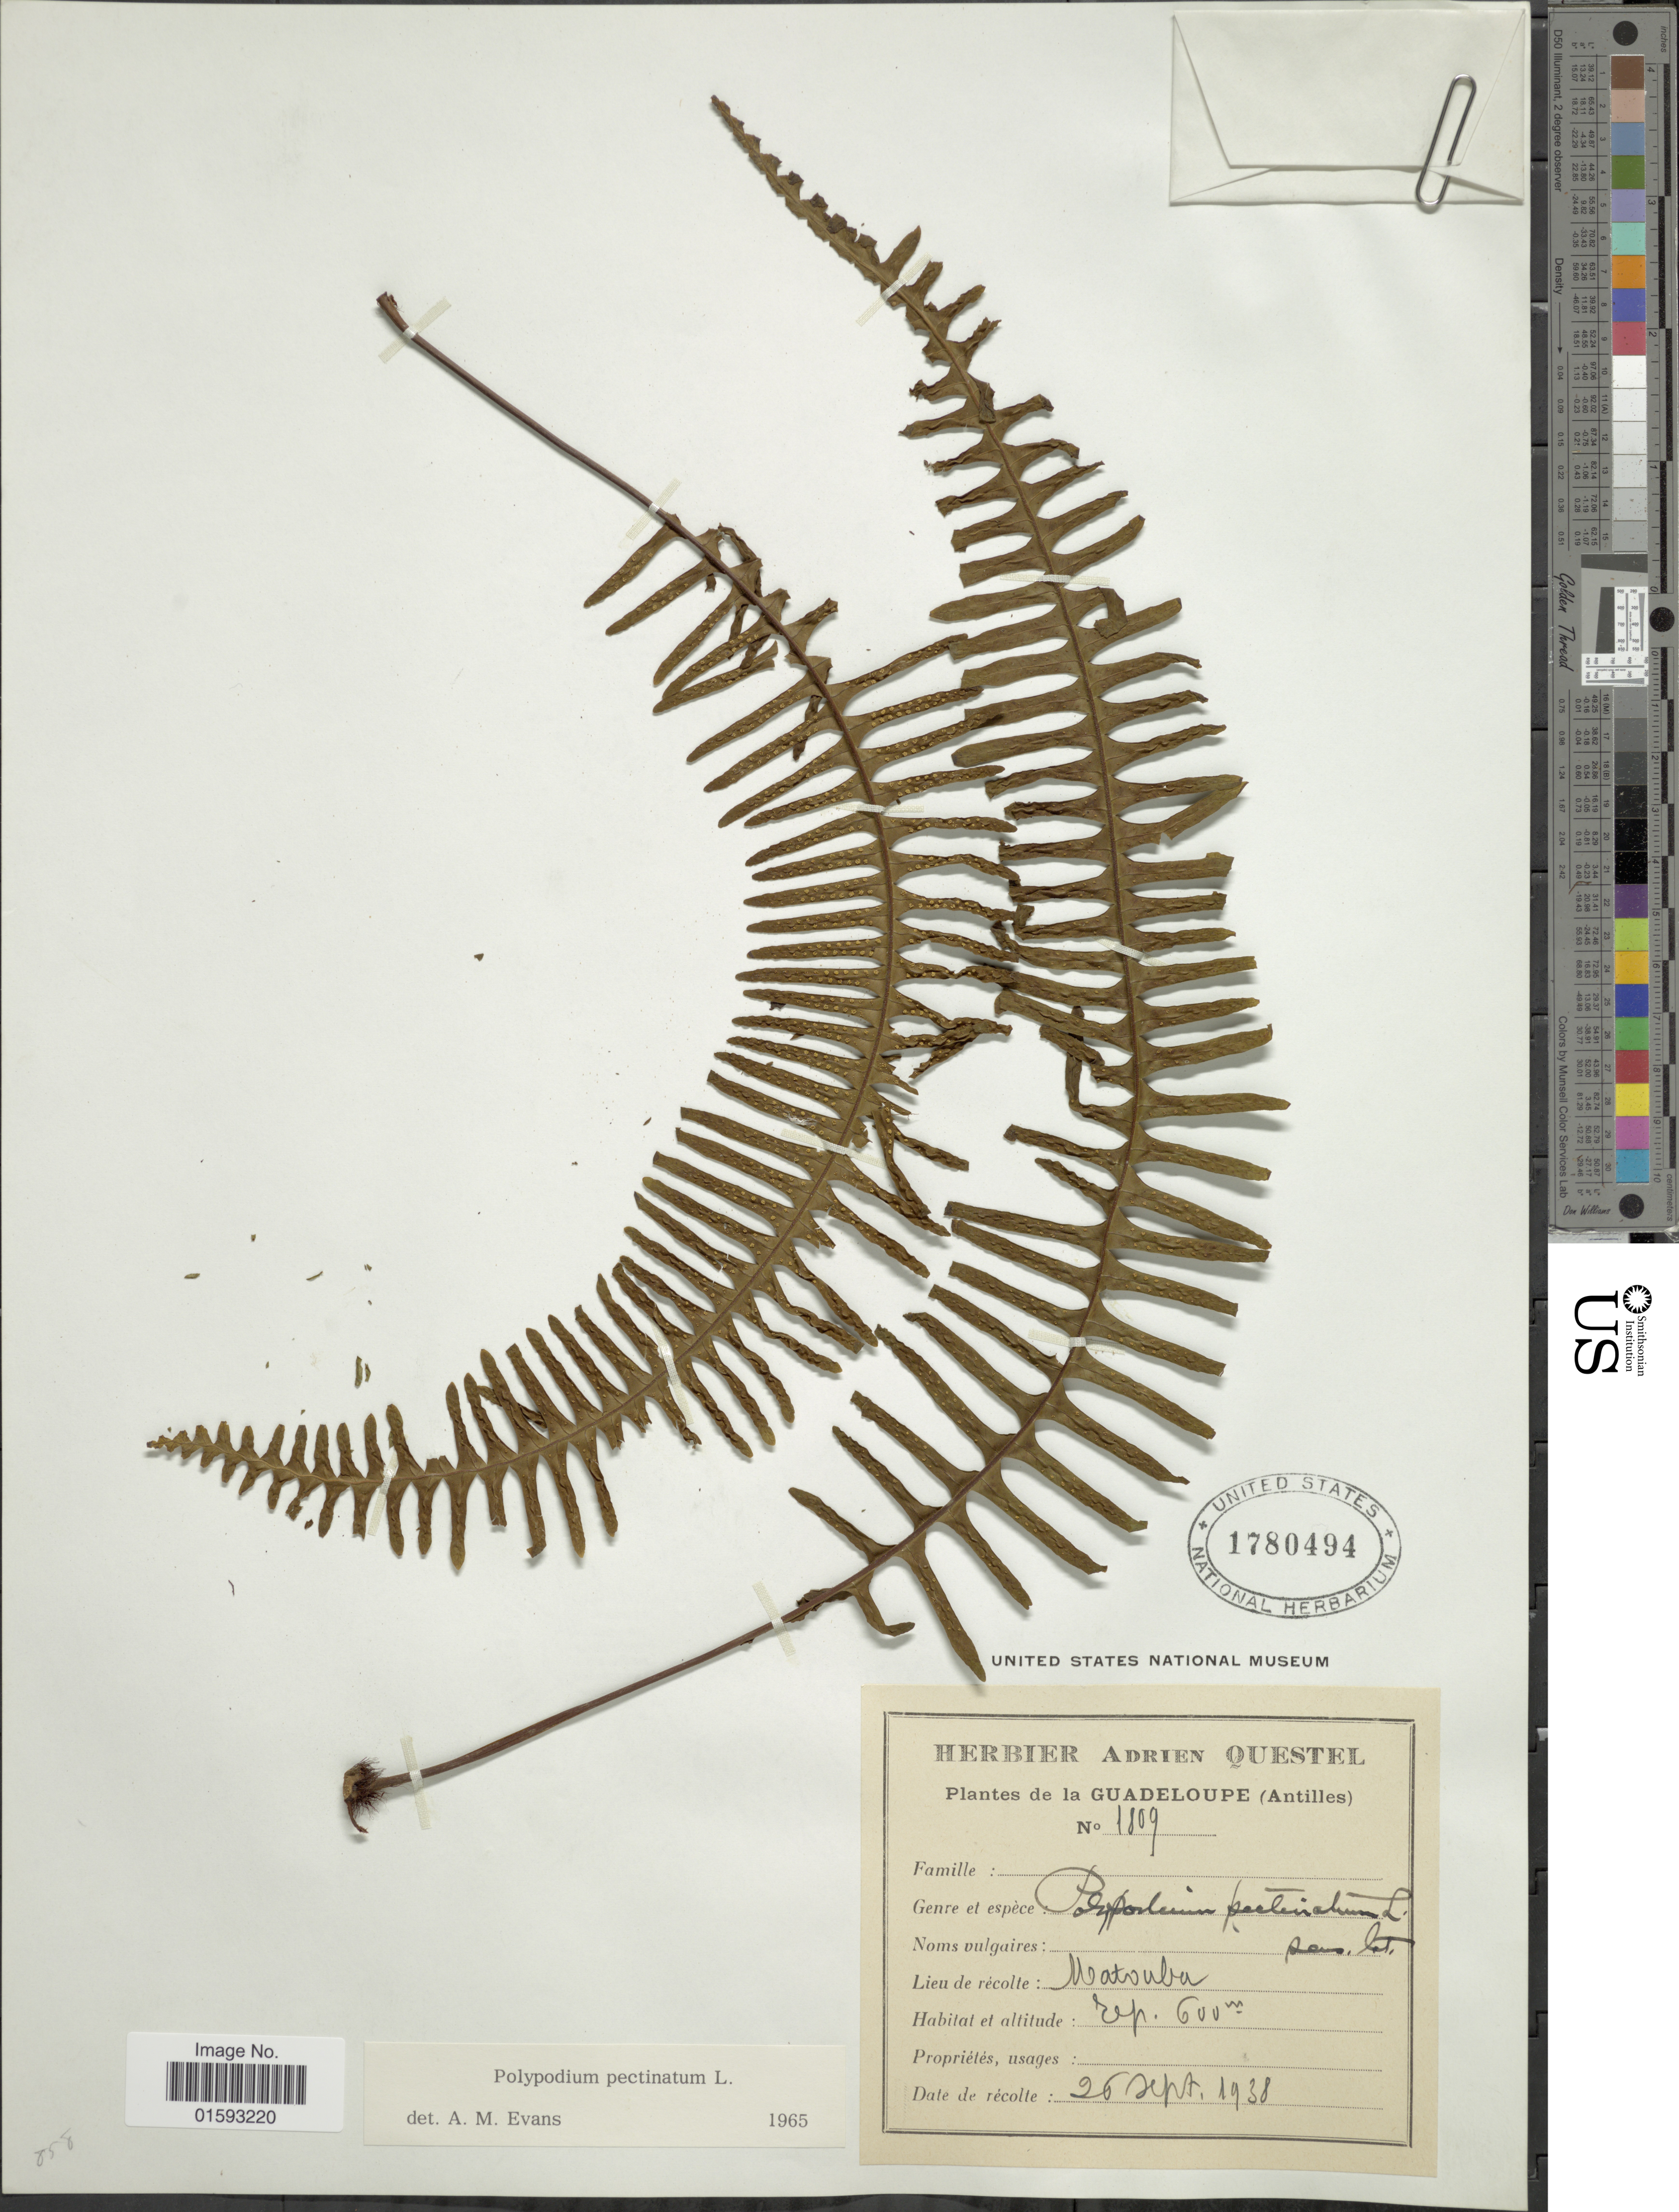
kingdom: Plantae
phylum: Tracheophyta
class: Polypodiopsida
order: Polypodiales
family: Polypodiaceae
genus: Pecluma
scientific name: Pecluma pectinata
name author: (L.) M.G. Price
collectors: ex herb. A. Questal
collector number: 1809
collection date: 1938-09-26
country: Guadeloupe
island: Leeward Is.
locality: Matouba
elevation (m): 600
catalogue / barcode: US 1780494